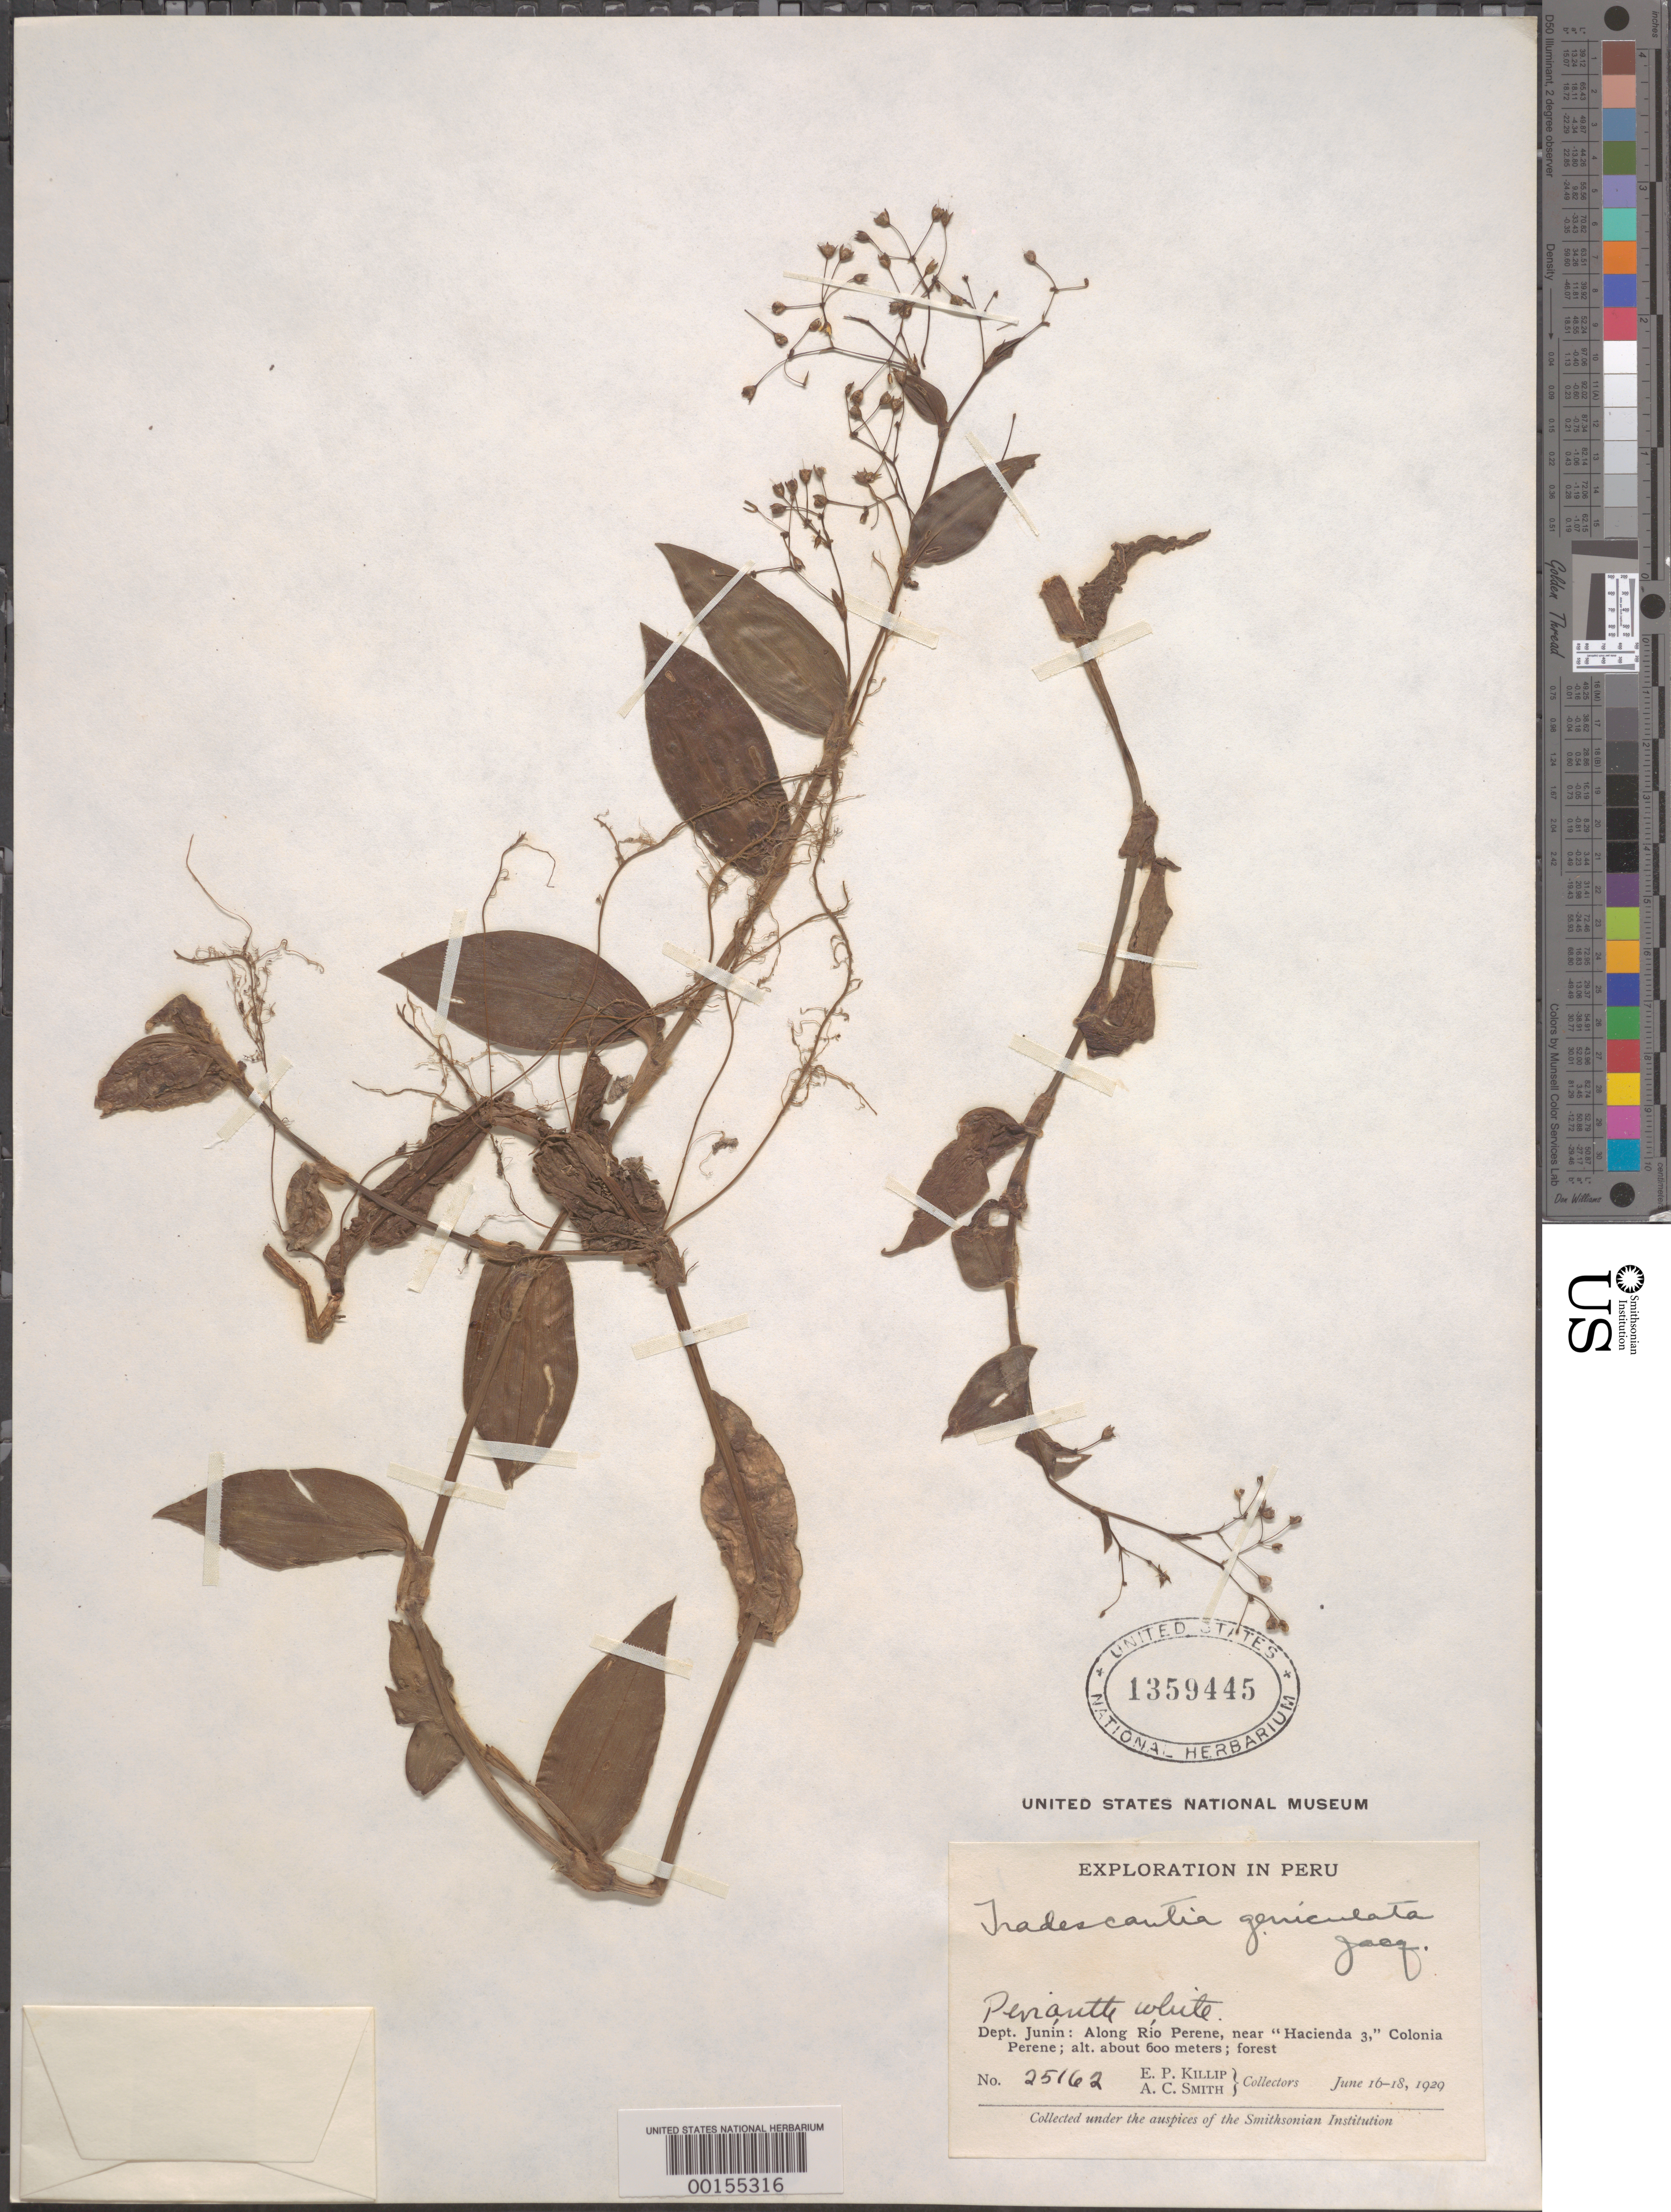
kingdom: Plantae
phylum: Tracheophyta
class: Liliopsida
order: Commelinales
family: Commelinaceae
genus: Gibasis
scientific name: Gibasis geniculata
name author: (Jacq.) Rohweder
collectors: E. P. Killip & A. C. Smith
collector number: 25162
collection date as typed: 16 Jun 1929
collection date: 1929-06-16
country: Peru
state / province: Junín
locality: Along rio perene, colonia perene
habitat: Forest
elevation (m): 600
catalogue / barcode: US 1359445